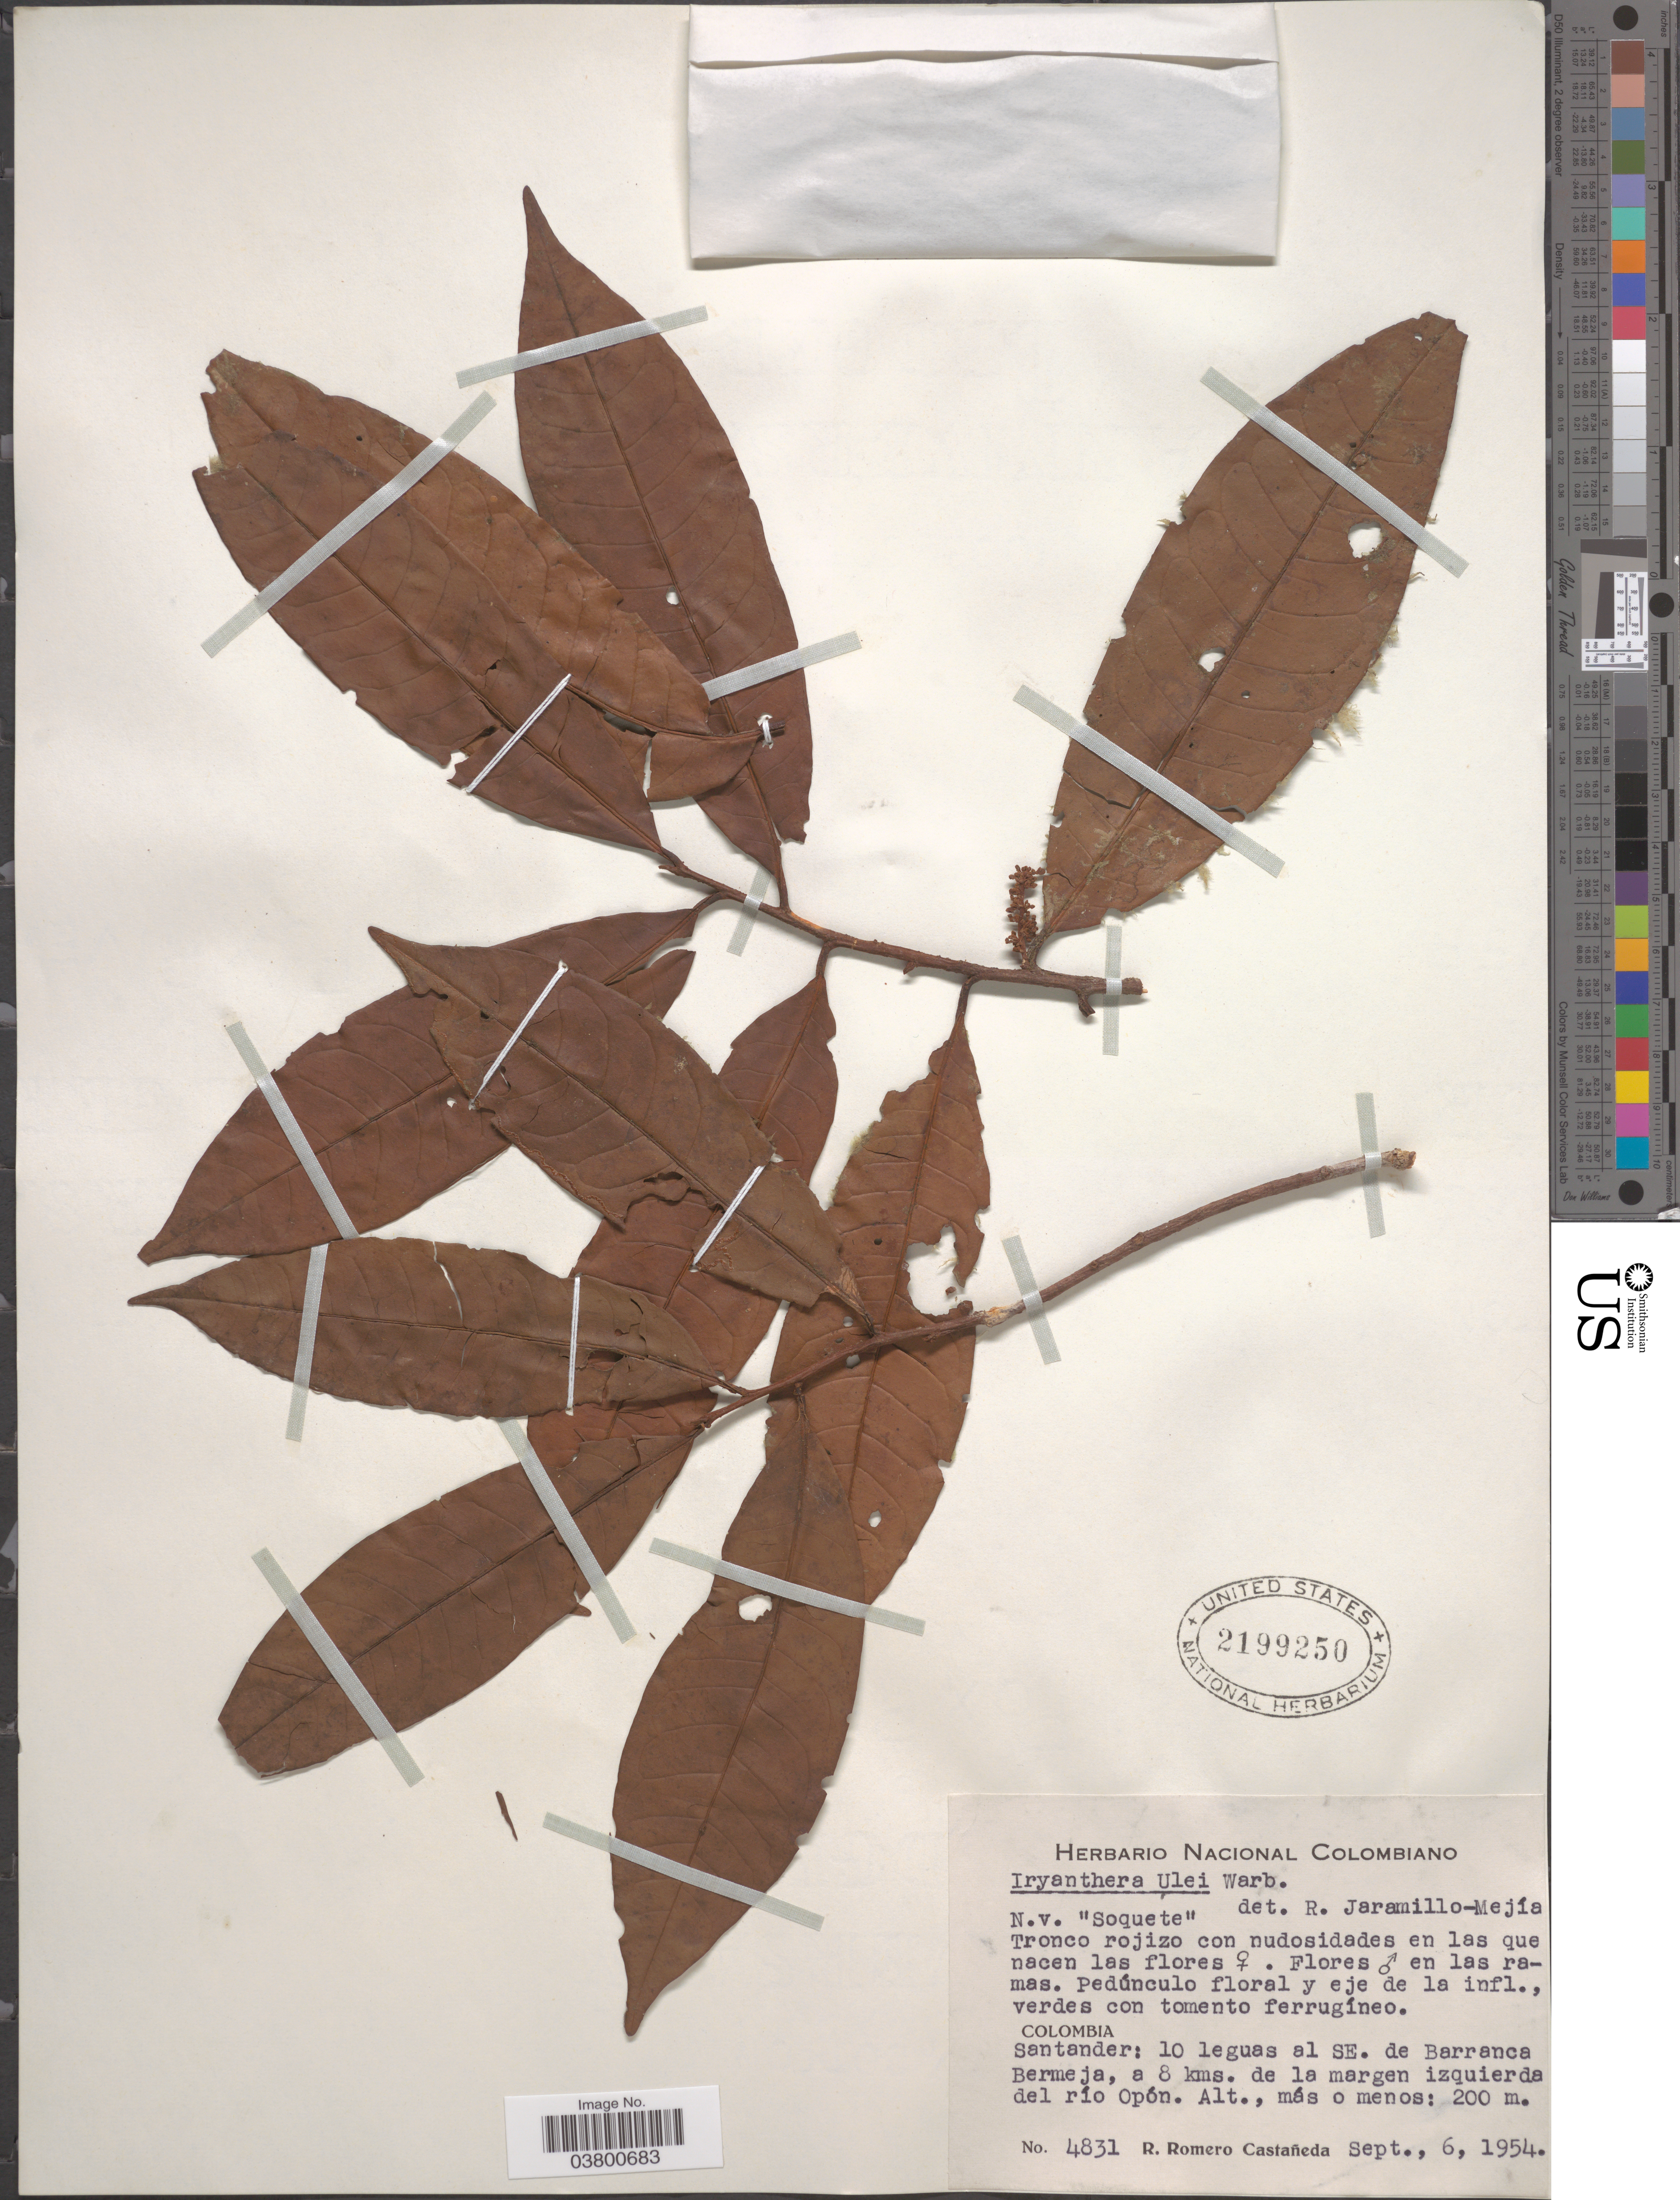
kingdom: Plantae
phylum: Tracheophyta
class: Magnoliopsida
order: Magnoliales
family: Myristicaceae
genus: Iryanthera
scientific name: Iryanthera ulei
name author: Warb.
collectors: R. Romero Castañeda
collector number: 4831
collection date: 1954-09-06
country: Colombia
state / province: Santander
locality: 10 leguas al SE. de Barranca Bermeja, a 8 kms. de la margen izquierda del río Opón.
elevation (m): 200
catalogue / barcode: US 2199250